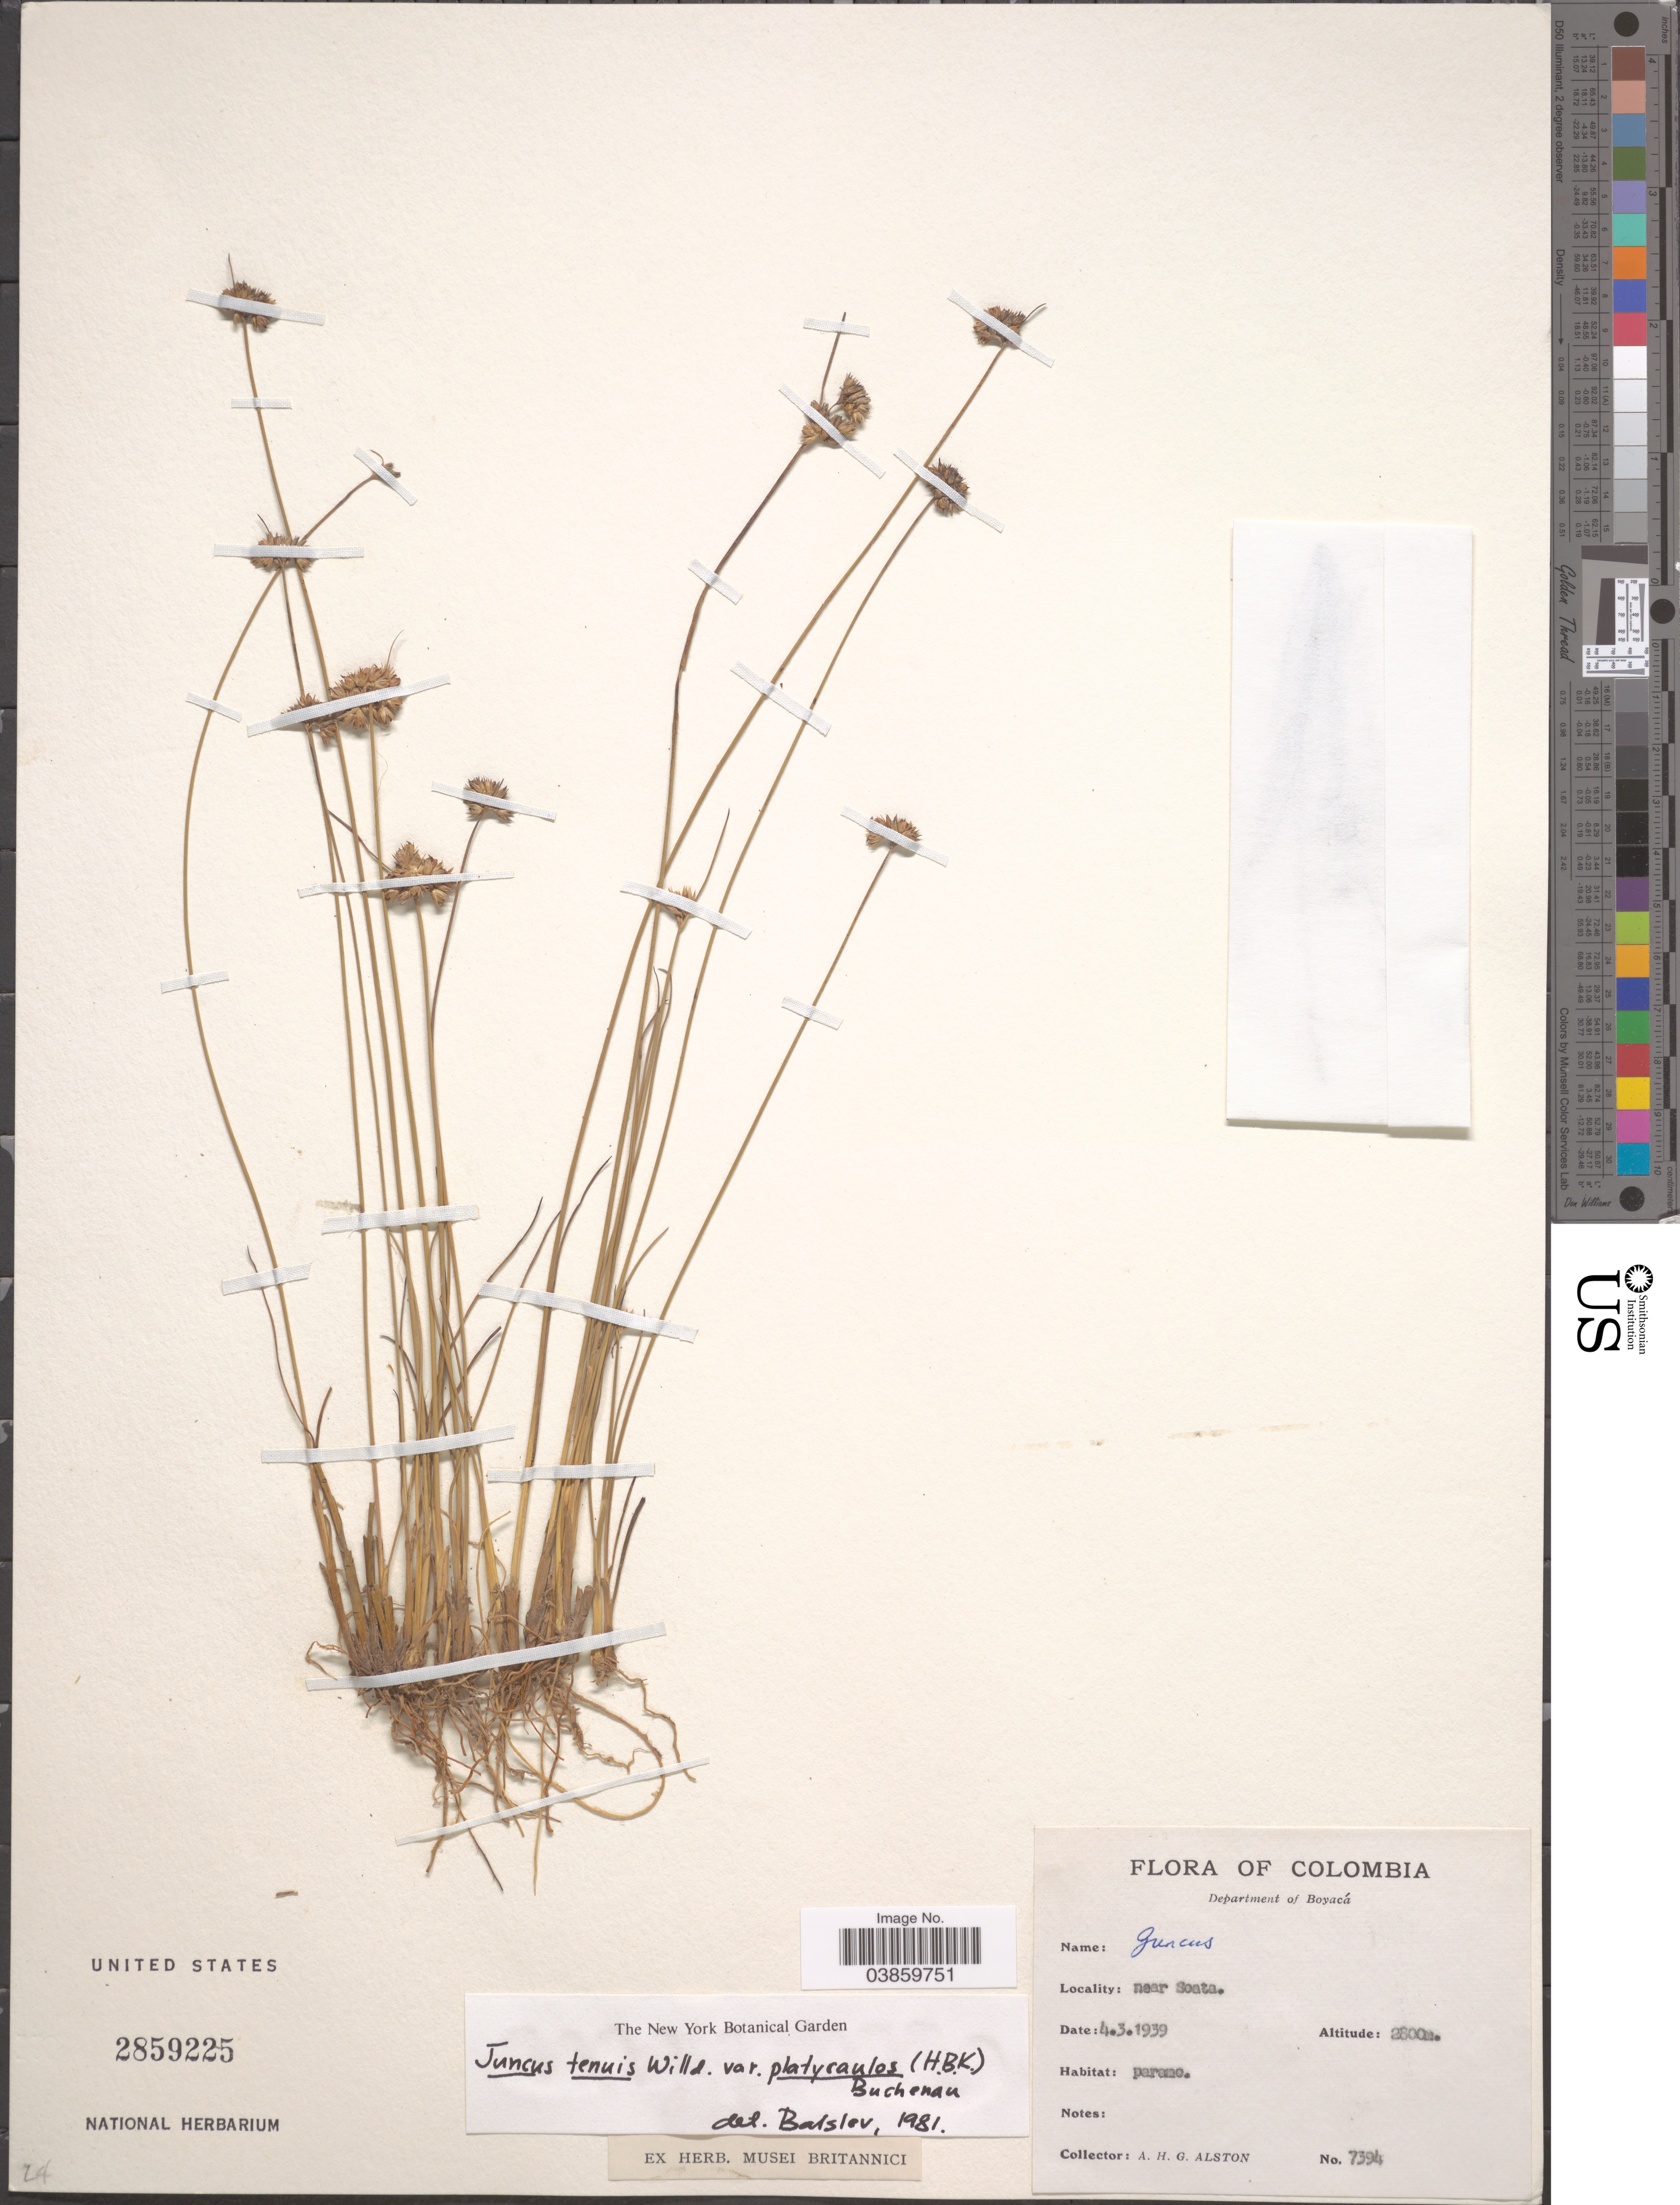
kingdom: Plantae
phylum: Tracheophyta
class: Liliopsida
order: Poales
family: Juncaceae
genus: Juncus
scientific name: Juncus tenuis var. platycaulos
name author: Buchenau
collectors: A. H. Alston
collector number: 7394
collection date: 1939-03-04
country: Colombia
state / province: Boyacá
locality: Department of Boyacá. Near Soata.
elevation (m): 2800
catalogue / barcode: US 2859225